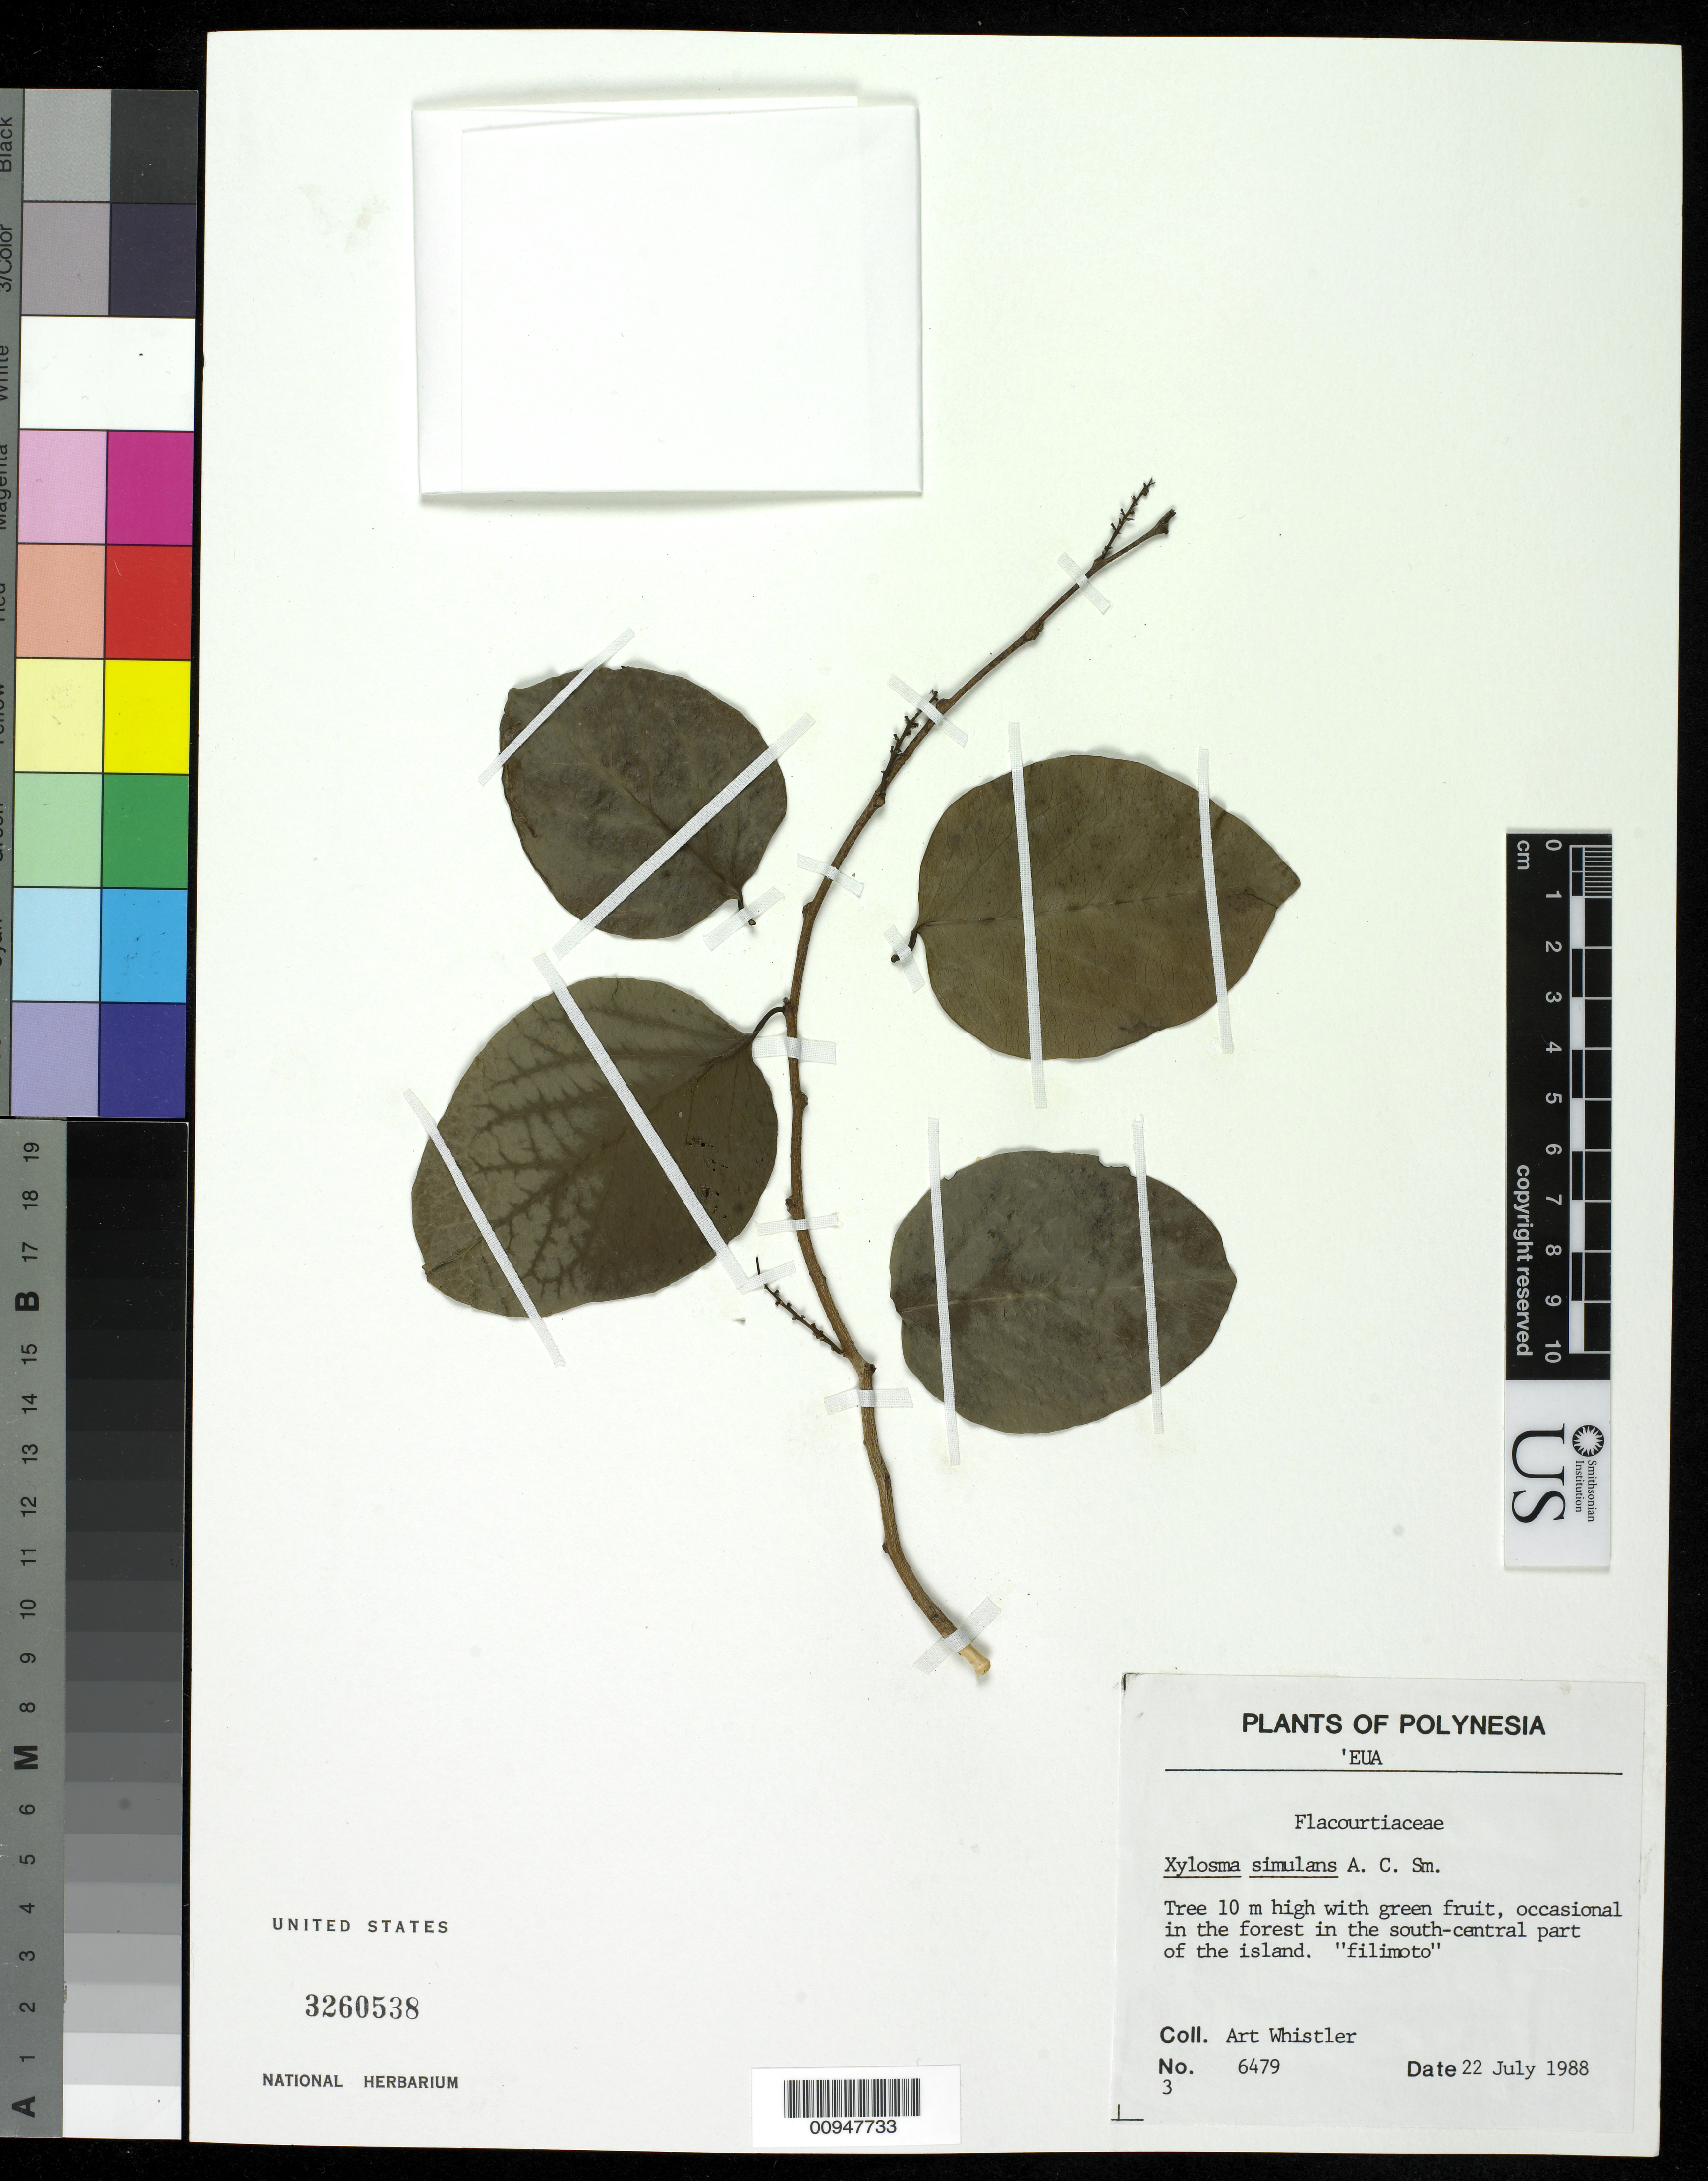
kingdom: Plantae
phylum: Tracheophyta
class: Magnoliopsida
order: Malpighiales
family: Salicaceae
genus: Xylosma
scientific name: Xylosma simulans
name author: A.C. Sm.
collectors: A. Whistler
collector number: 6479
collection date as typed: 22 Jul 1988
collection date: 1988-07-22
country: Tonga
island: Eua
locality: forest south-central part of the island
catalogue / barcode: US 3260538